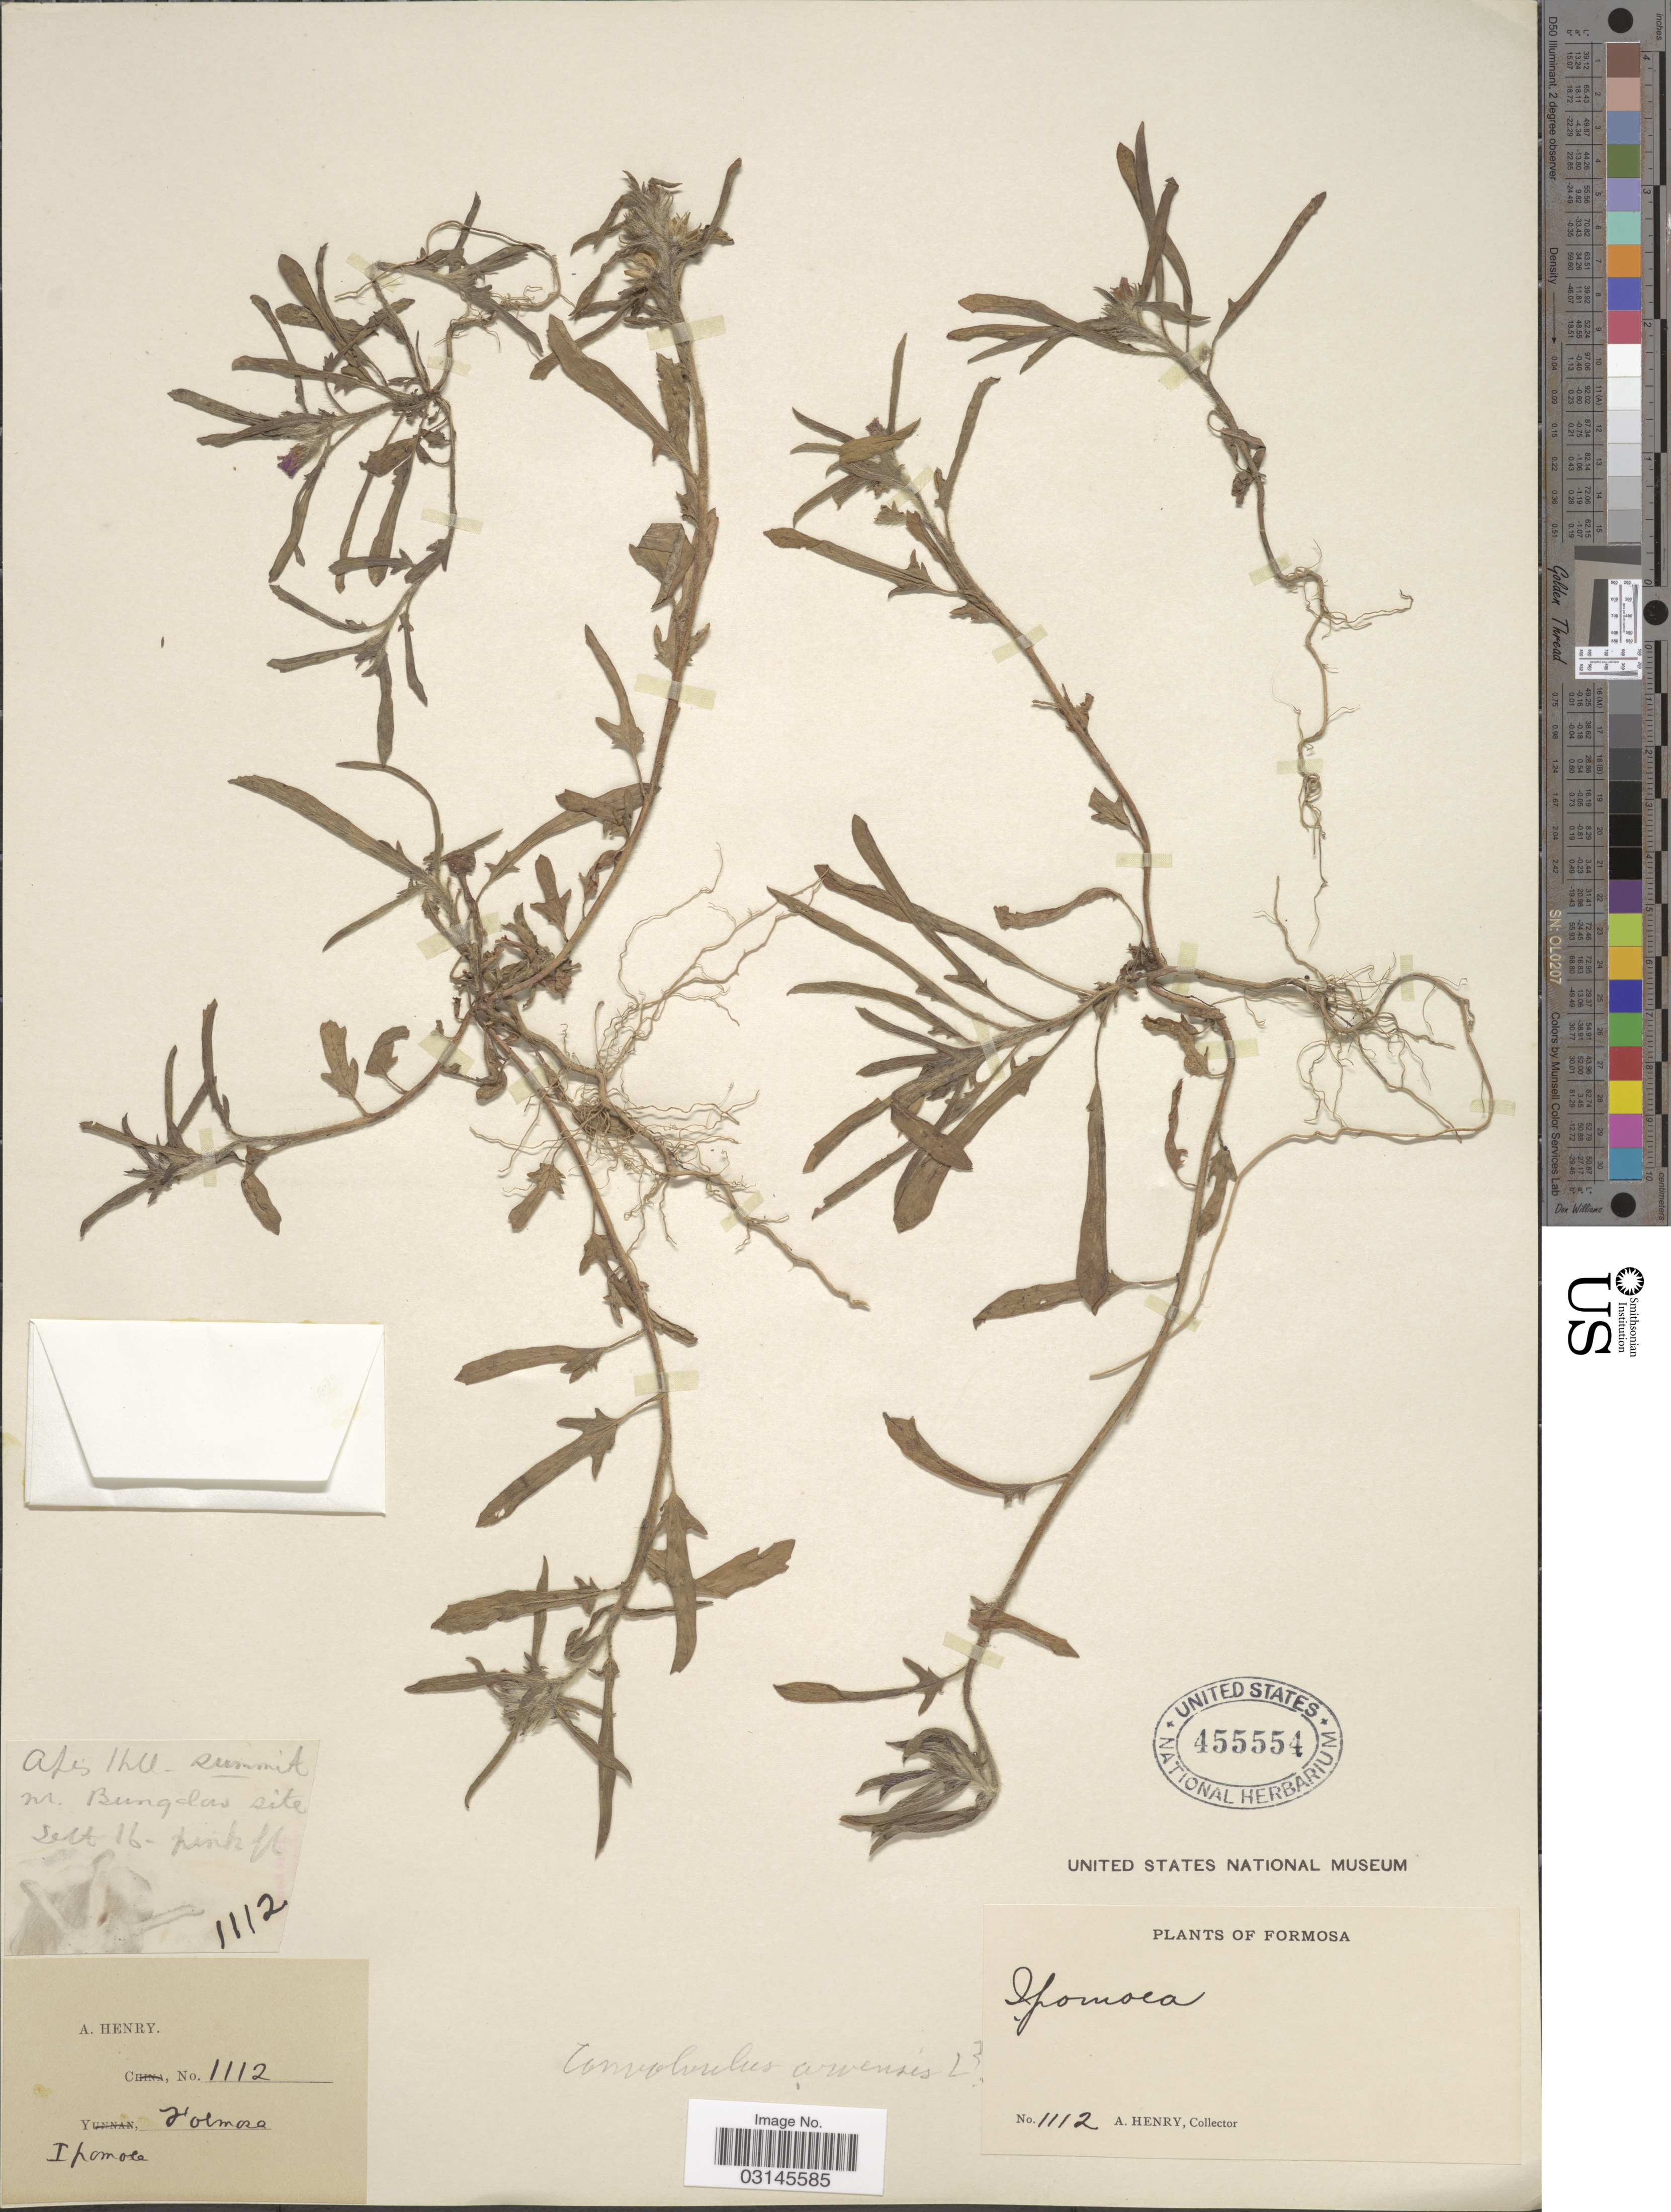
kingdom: Plantae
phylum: Tracheophyta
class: Magnoliopsida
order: Solanales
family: Convolvulaceae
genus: Convolvulus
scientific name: Convolvulus arvensis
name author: L.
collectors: A. Henry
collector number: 1112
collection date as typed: Transcribed d/m/y: /9/16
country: Taiwan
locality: Formosa. Ape's Hill - summit, nr. Bungalow site.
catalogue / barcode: US 455554